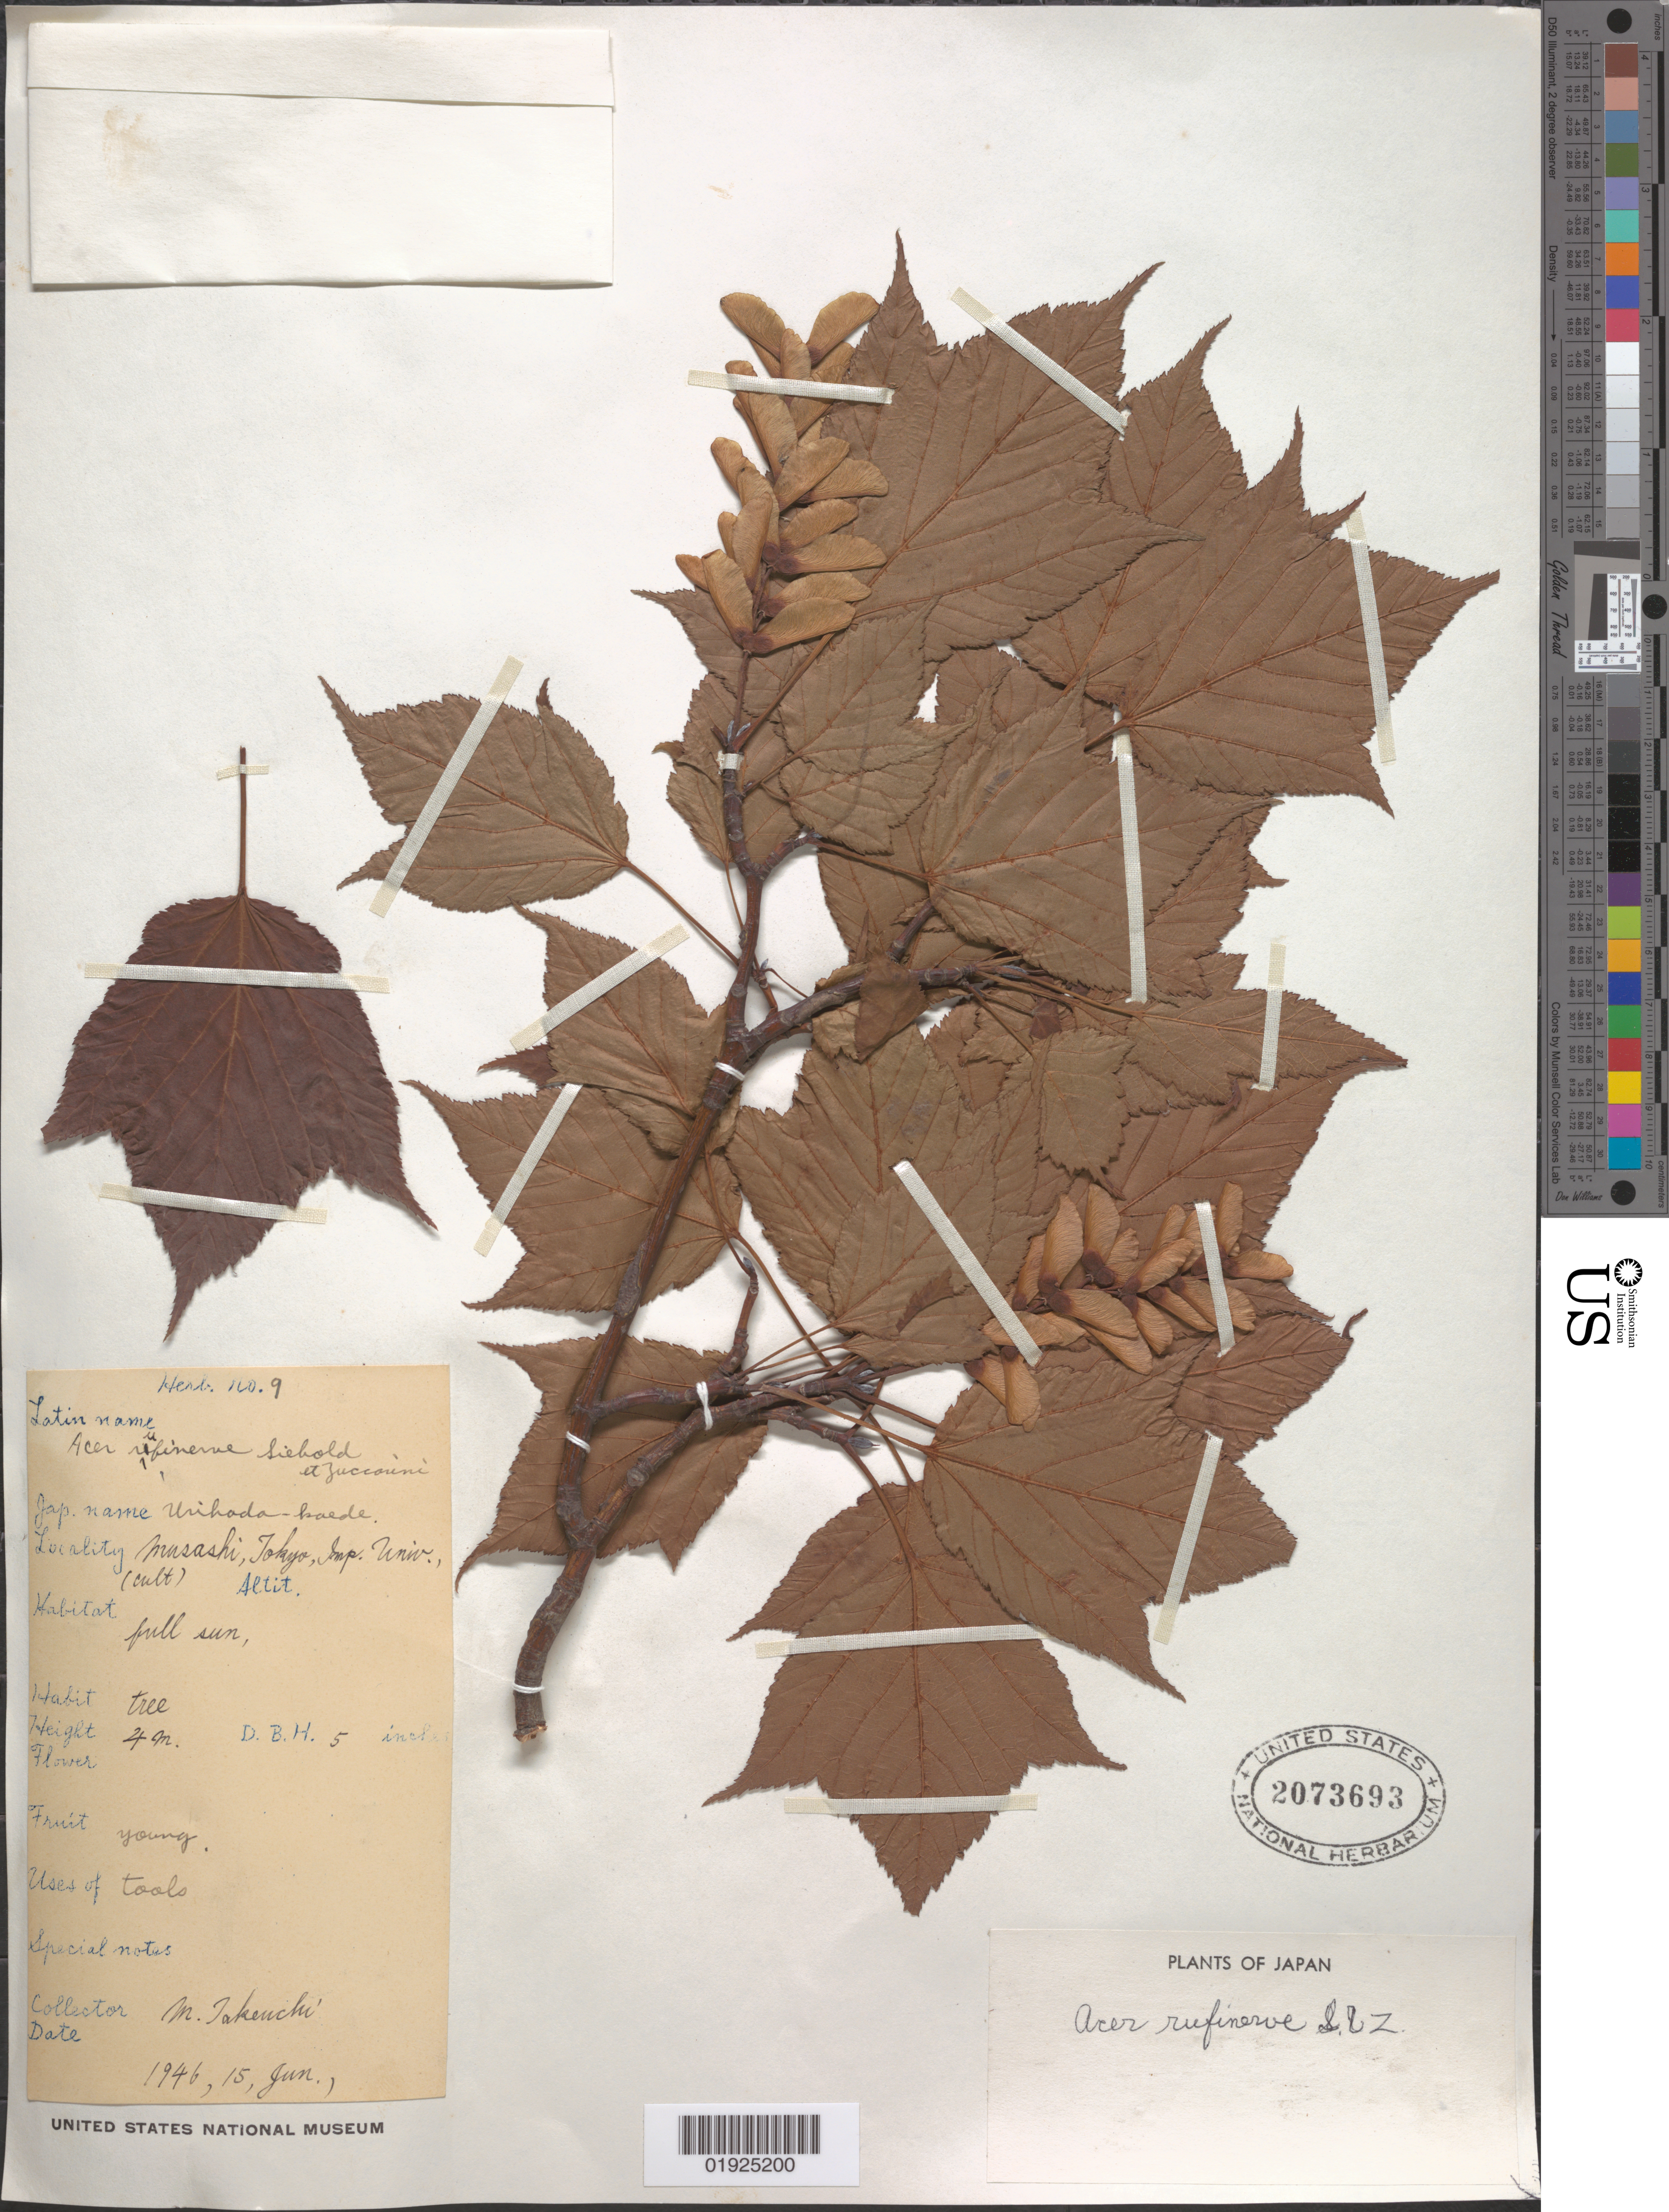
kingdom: Plantae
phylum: Tracheophyta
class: Magnoliopsida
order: Sapindales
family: Sapindaceae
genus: Acer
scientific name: Acer rufinerve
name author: Siebold & Zucc.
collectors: M. Takeuchi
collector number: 9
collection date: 1946-06-15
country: Japan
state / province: Tokyo, Federal City of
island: Honshu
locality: Musashi, Tokyo, Imp. Univ.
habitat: Full sun. Cultivated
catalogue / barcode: US 2073693